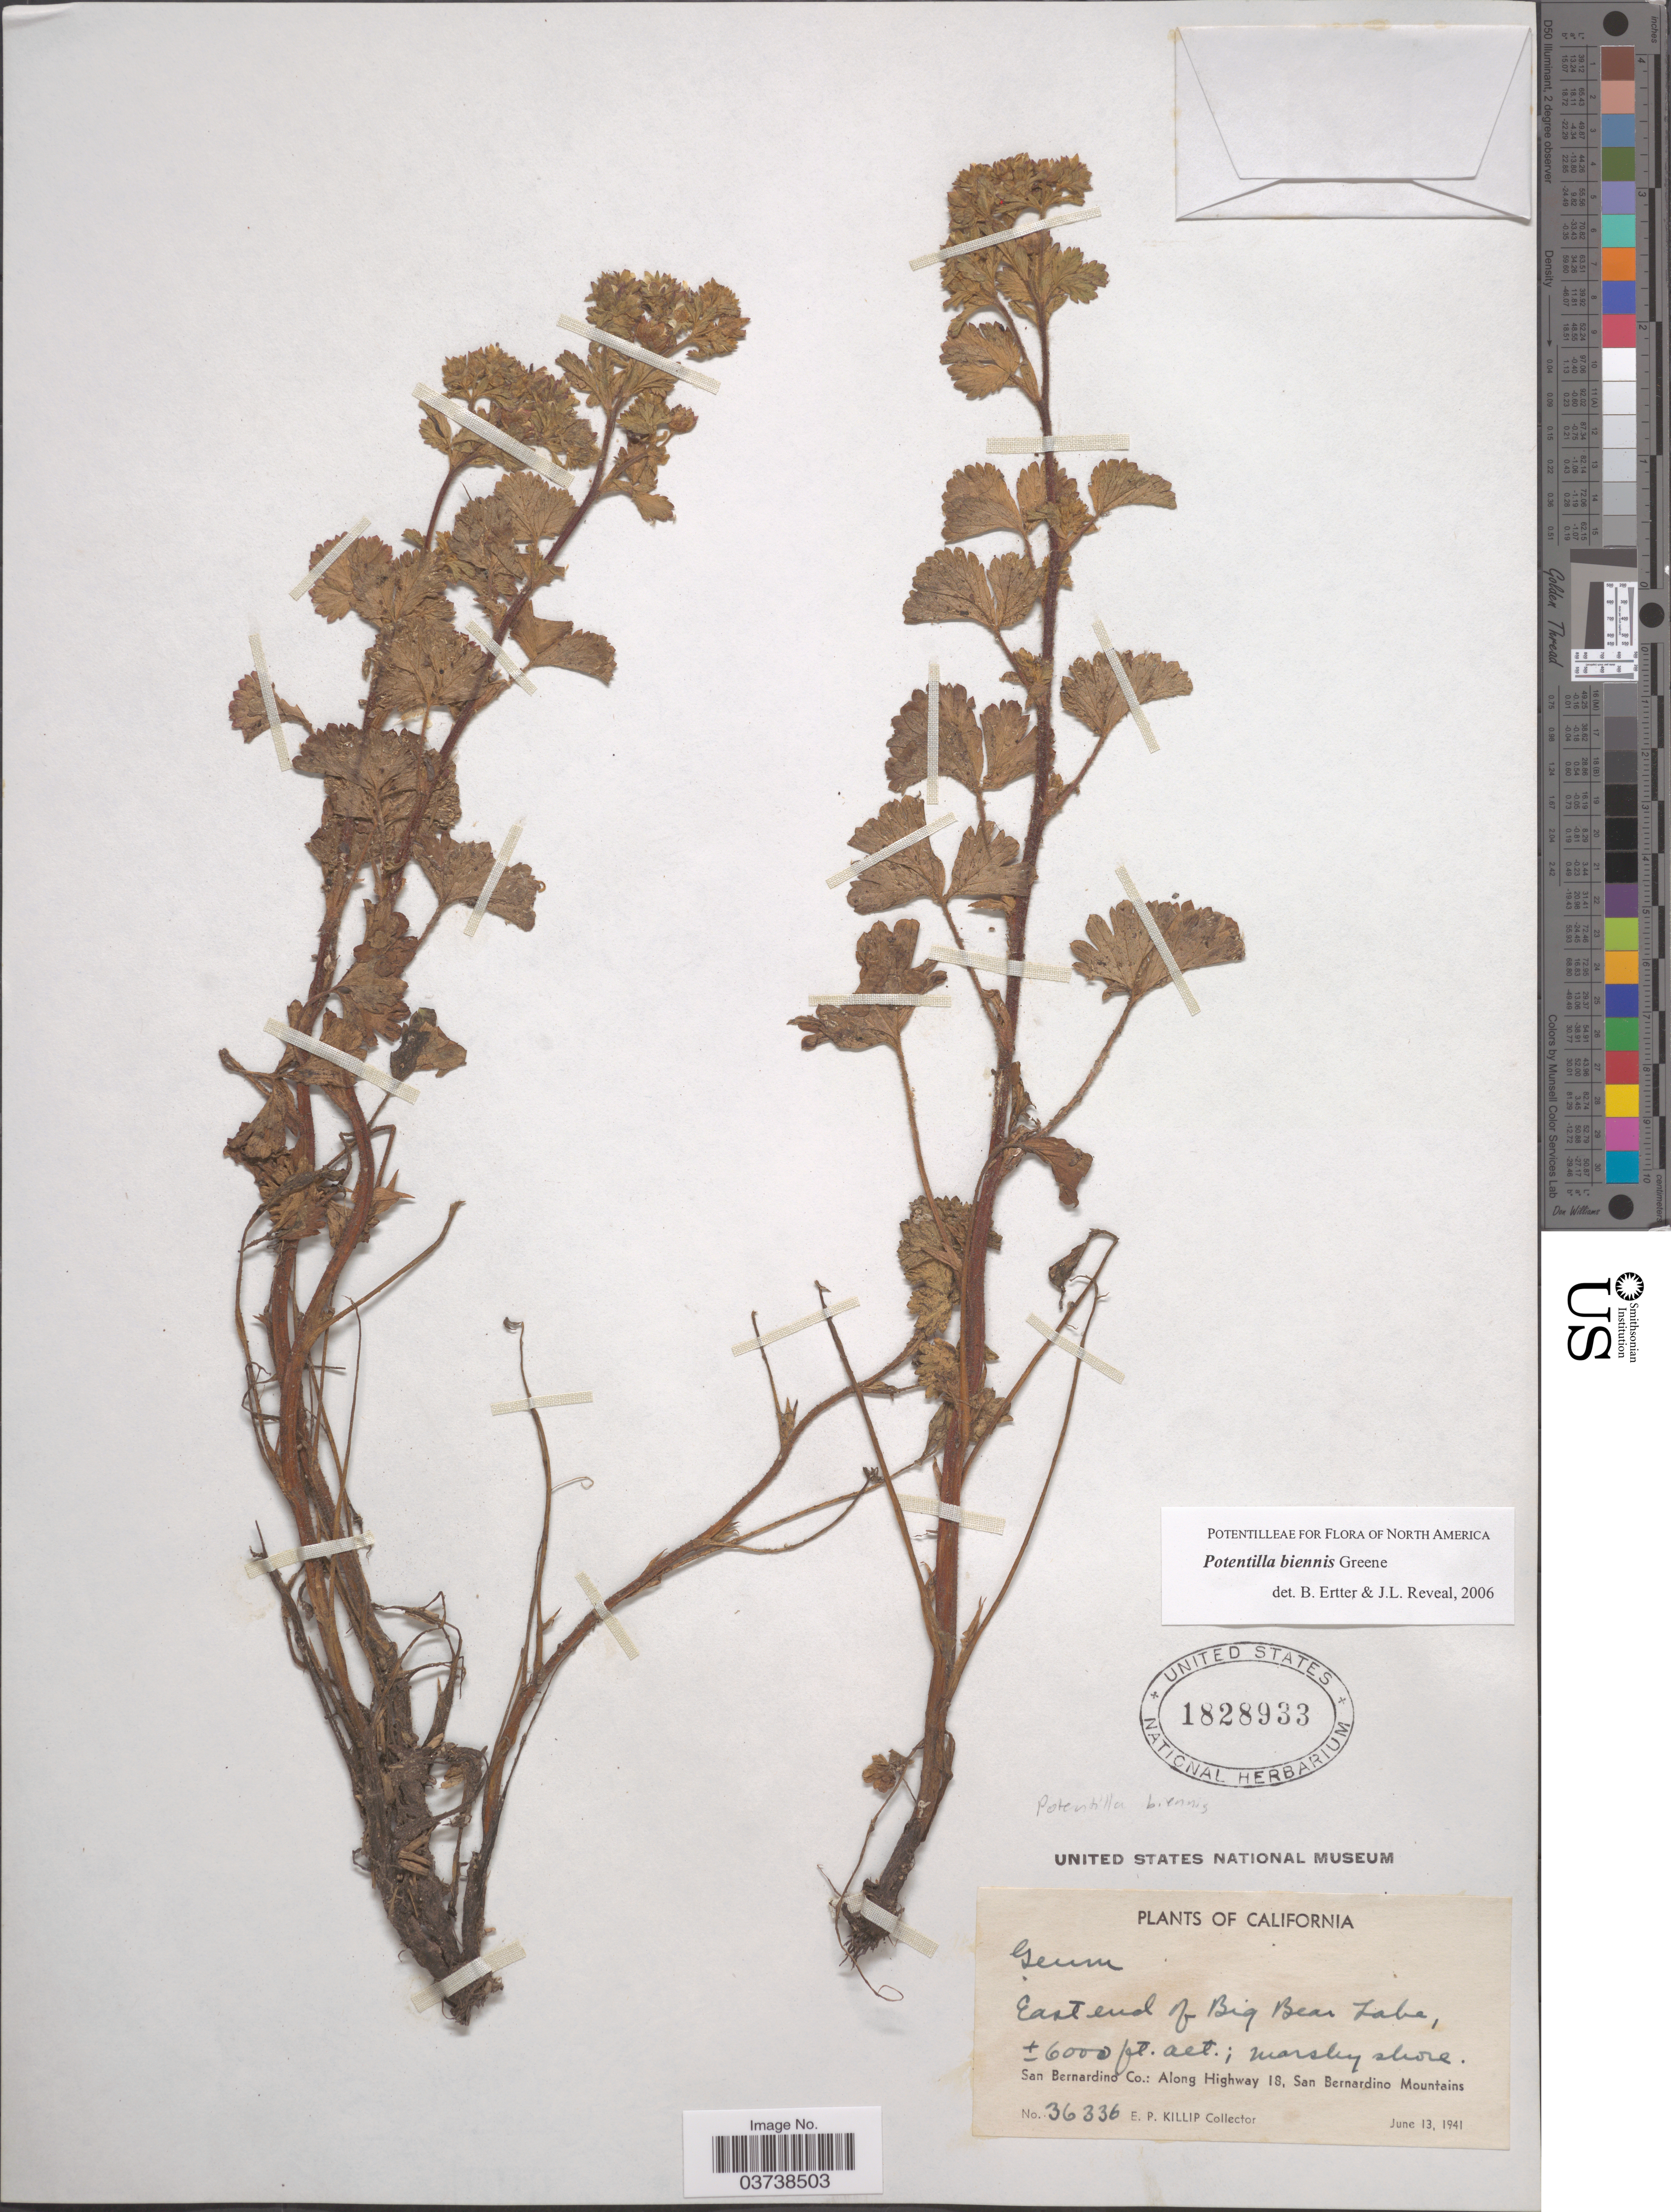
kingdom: Plantae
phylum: Tracheophyta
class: Magnoliopsida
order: Rosales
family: Rosaceae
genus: Potentilla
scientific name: Potentilla biennis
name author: Greene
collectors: E. P. Killip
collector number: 36336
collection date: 1941-06-13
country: United States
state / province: California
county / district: San Bernardino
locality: East end of Big Bear Lake, marshy shore. San Bernardino Co.: Along Highway 18, San Bernardino Mountains.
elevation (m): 1829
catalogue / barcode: US 1828933